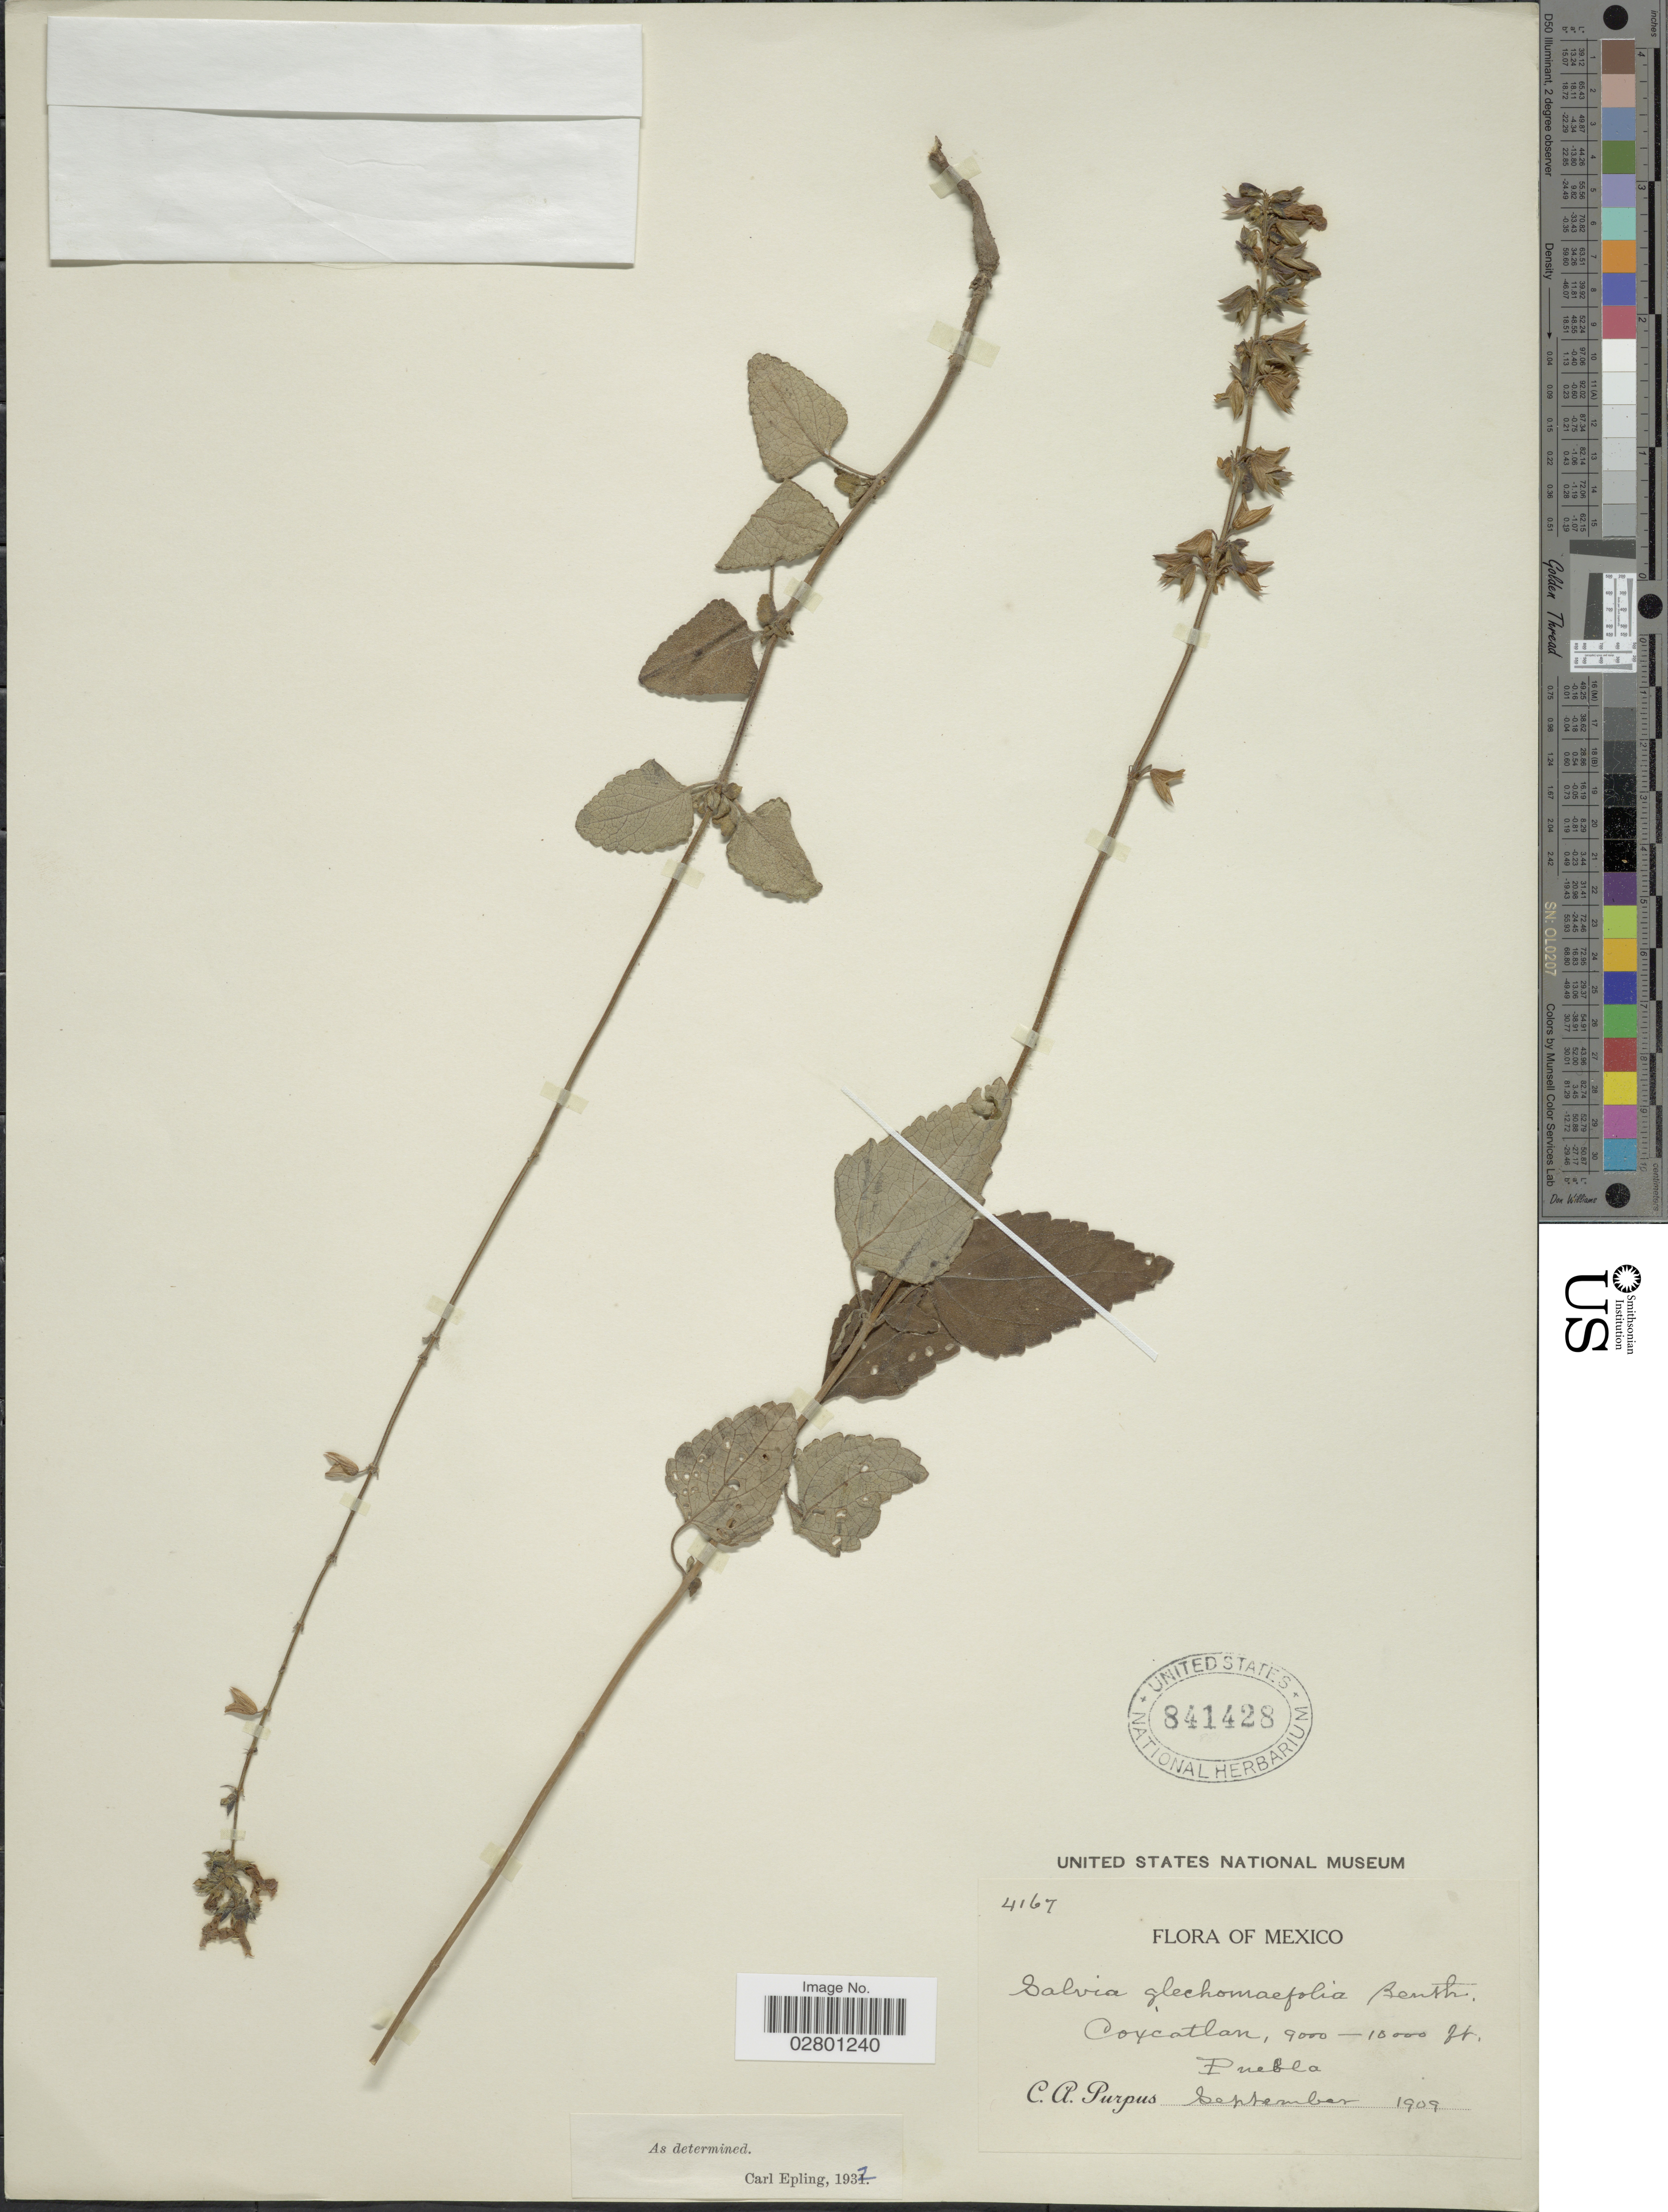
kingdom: Plantae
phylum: Tracheophyta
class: Magnoliopsida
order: Lamiales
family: Lamiaceae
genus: Salvia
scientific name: Salvia glechomaefolia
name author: Kunth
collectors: C. A. Purpus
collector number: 4167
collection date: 1909-09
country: Mexico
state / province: Puebla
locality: Coxcatlan.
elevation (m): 2743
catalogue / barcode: US 841428